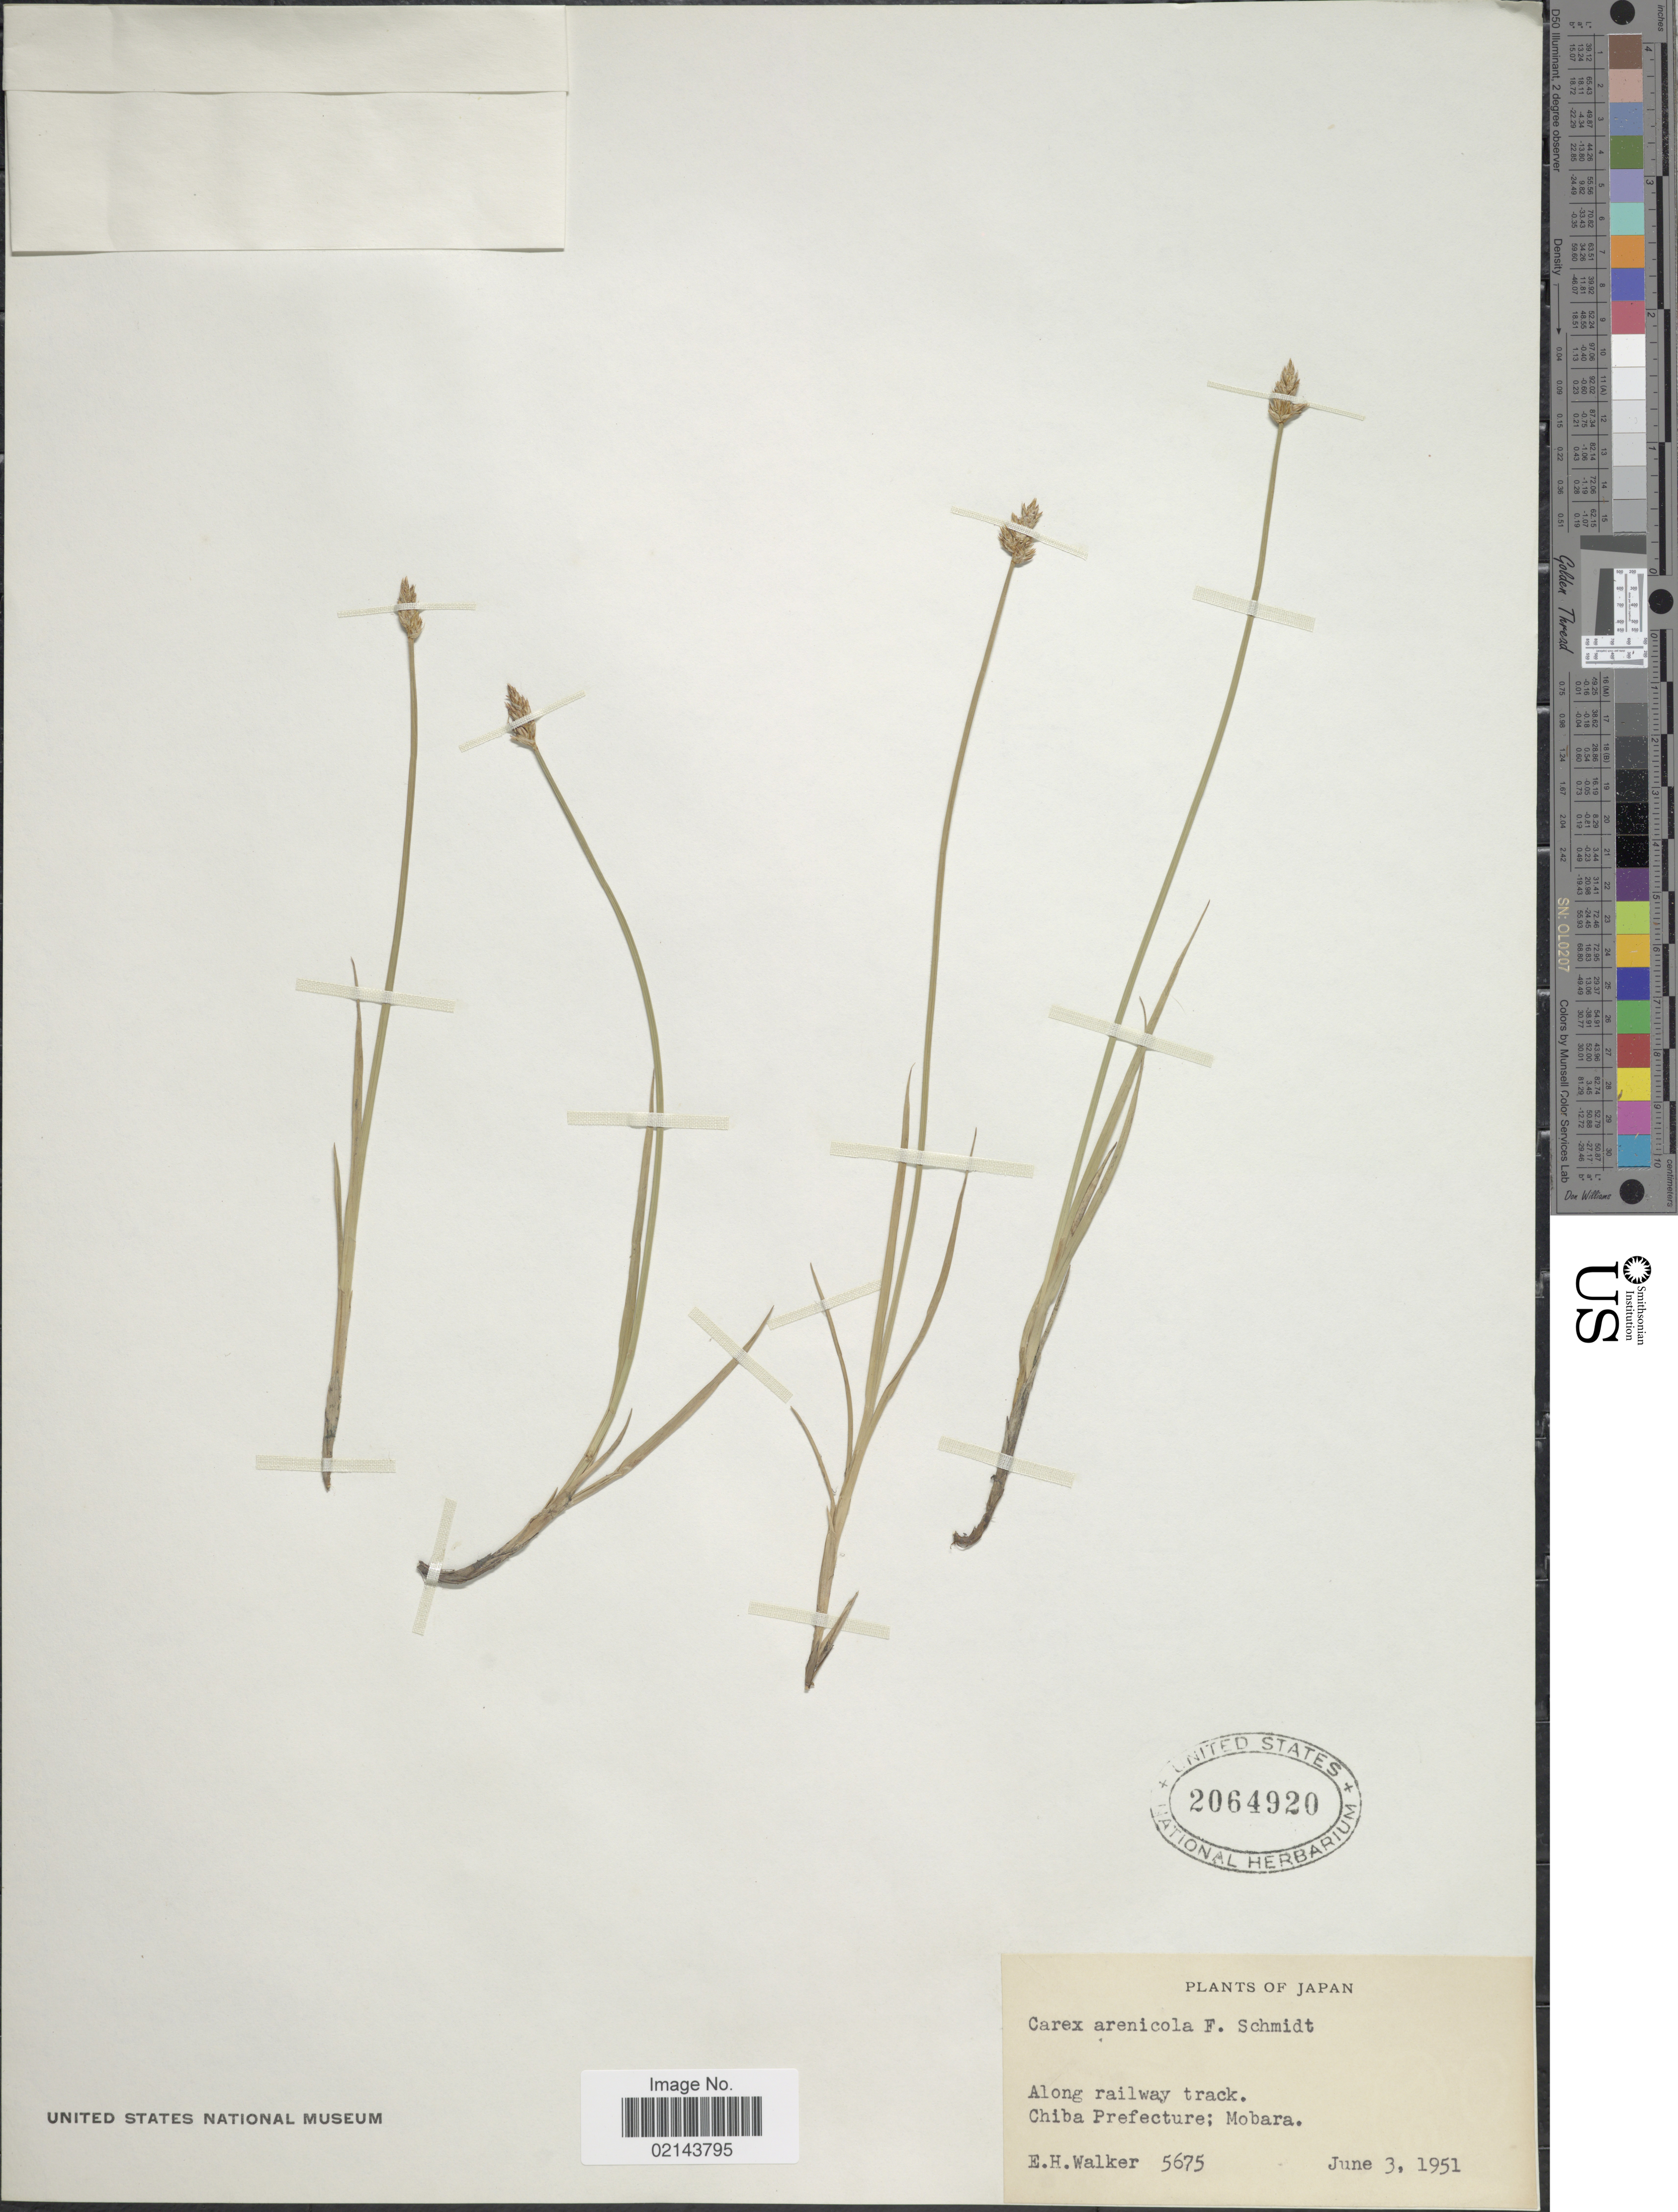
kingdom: Plantae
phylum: Tracheophyta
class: Liliopsida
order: Poales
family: Cyperaceae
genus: Carex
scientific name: Carex arenicola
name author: F. Schmidt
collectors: E. H. Walker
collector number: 5675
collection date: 1951-06-03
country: Japan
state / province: Tiba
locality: Along railway track. Chiba Prefecture; Mobara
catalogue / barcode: US 2064920